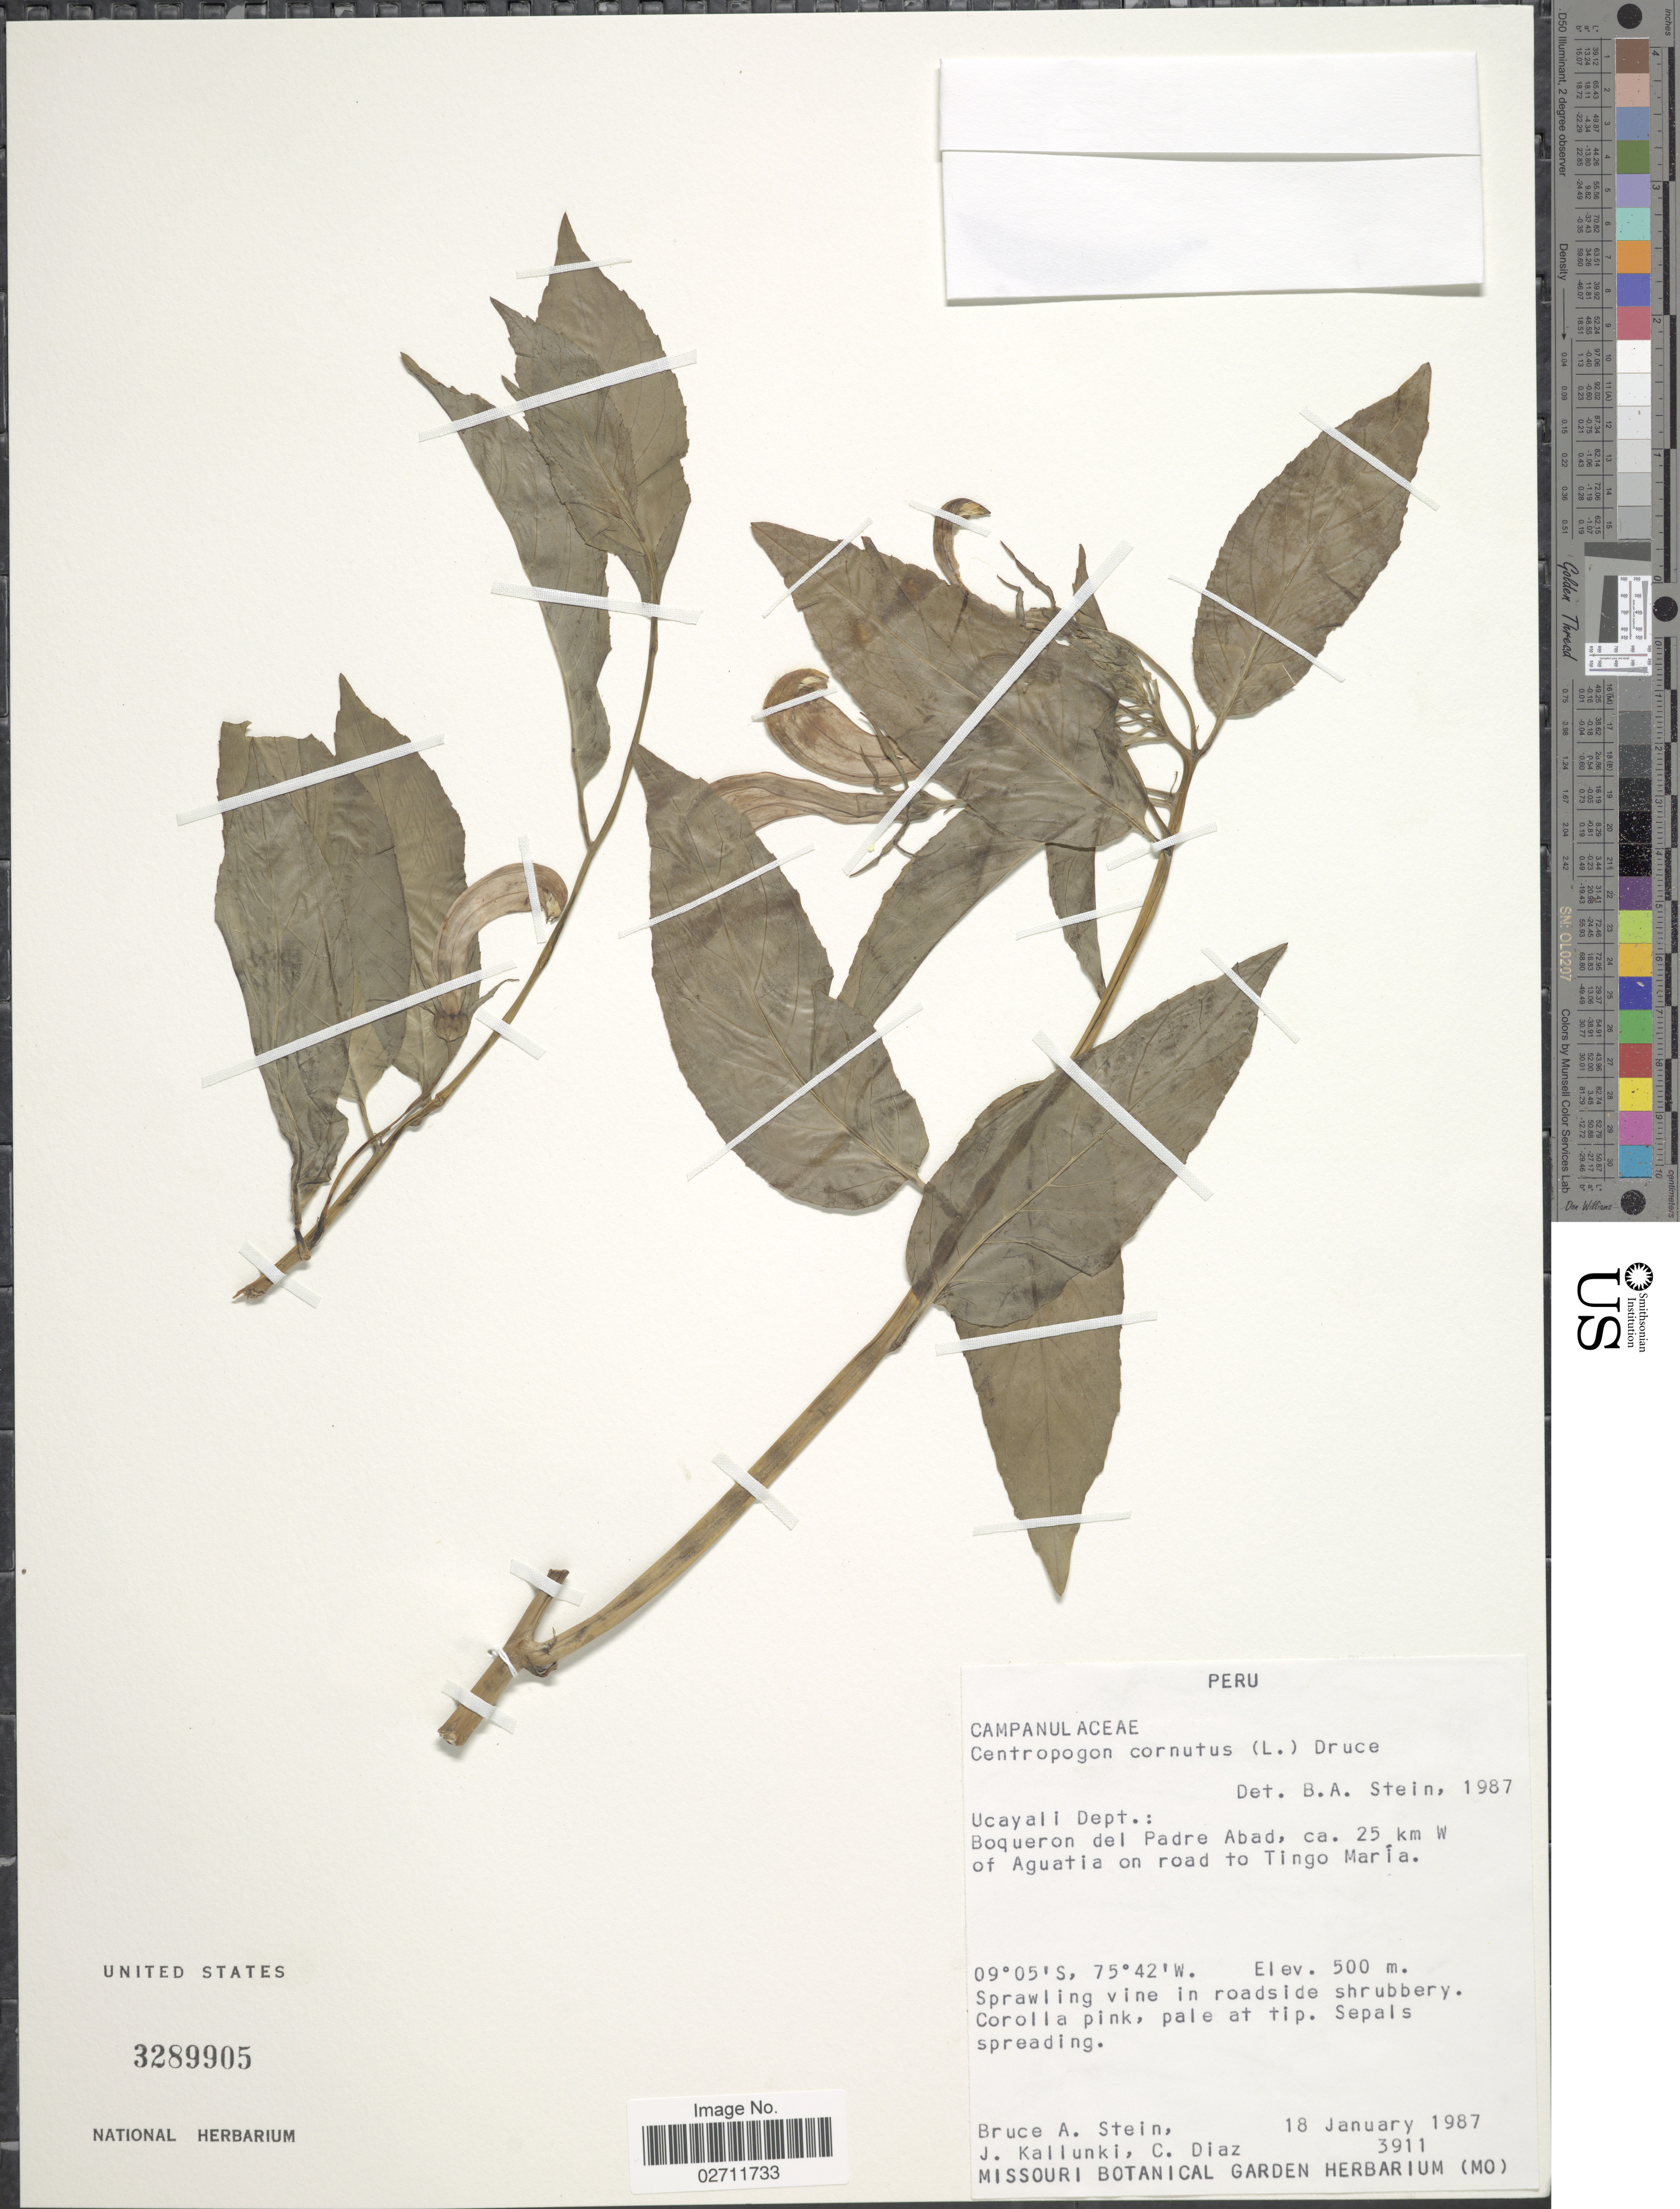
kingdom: Plantae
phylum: Tracheophyta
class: Magnoliopsida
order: Asterales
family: Campanulaceae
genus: Centropogon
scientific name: Centropogon cornutus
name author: (L.) Druce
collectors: B. A. Stein, J. Kallunki & C. Díaz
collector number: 3911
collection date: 1987-01-18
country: Peru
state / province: Ucayali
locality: Boqueron del Padre Abad, ca. 25 km W of Aguatia on road to Tingo Maria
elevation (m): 500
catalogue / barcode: US 3289905